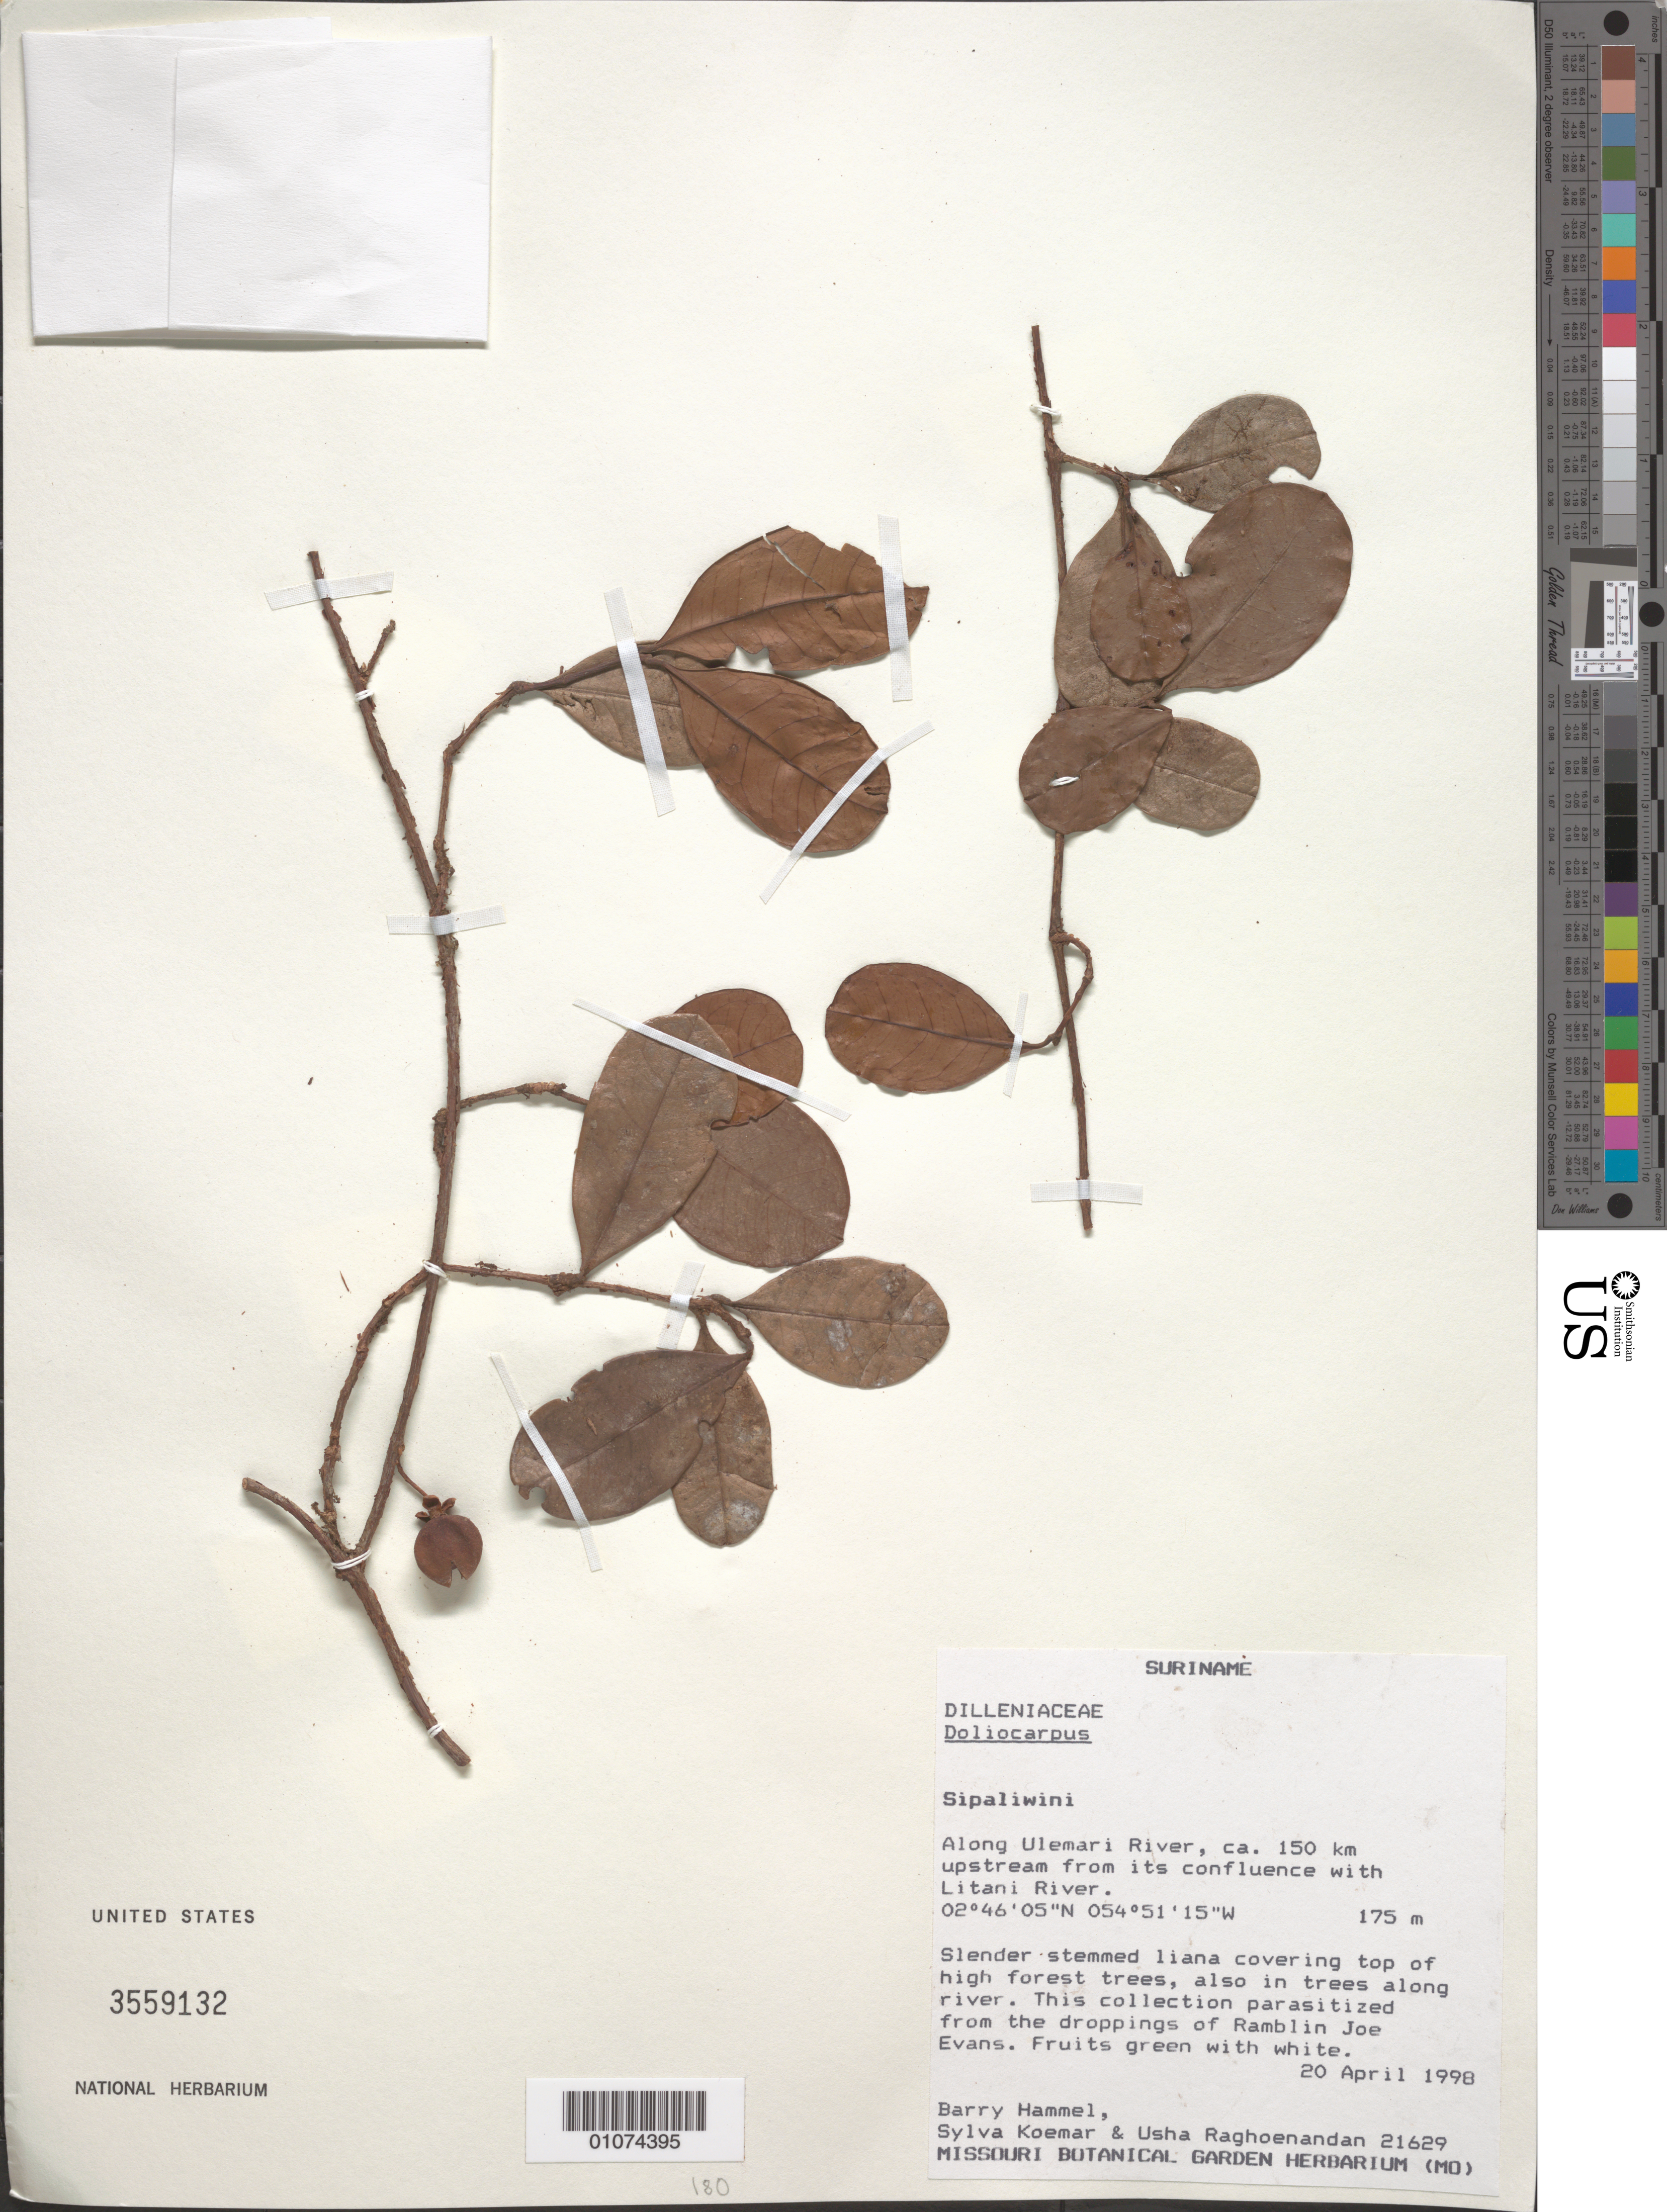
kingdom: Plantae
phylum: Tracheophyta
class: Magnoliopsida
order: Dilleniales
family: Dilleniaceae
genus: Doliocarpus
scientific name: Doliocarpus gracilis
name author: Kubitzki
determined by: Victor Longhi Monzoli, João, (BRAZIL)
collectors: B. Hammel, S. Koemar & U. Raghoenandan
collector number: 21629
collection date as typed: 20-Apr-98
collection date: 1998-04-20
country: Suriname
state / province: Sipaliwini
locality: Along Ulemari River, ca. 150 km upstream from its confluence with Litani River.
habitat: In trees along river.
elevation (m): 175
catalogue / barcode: US 3559132